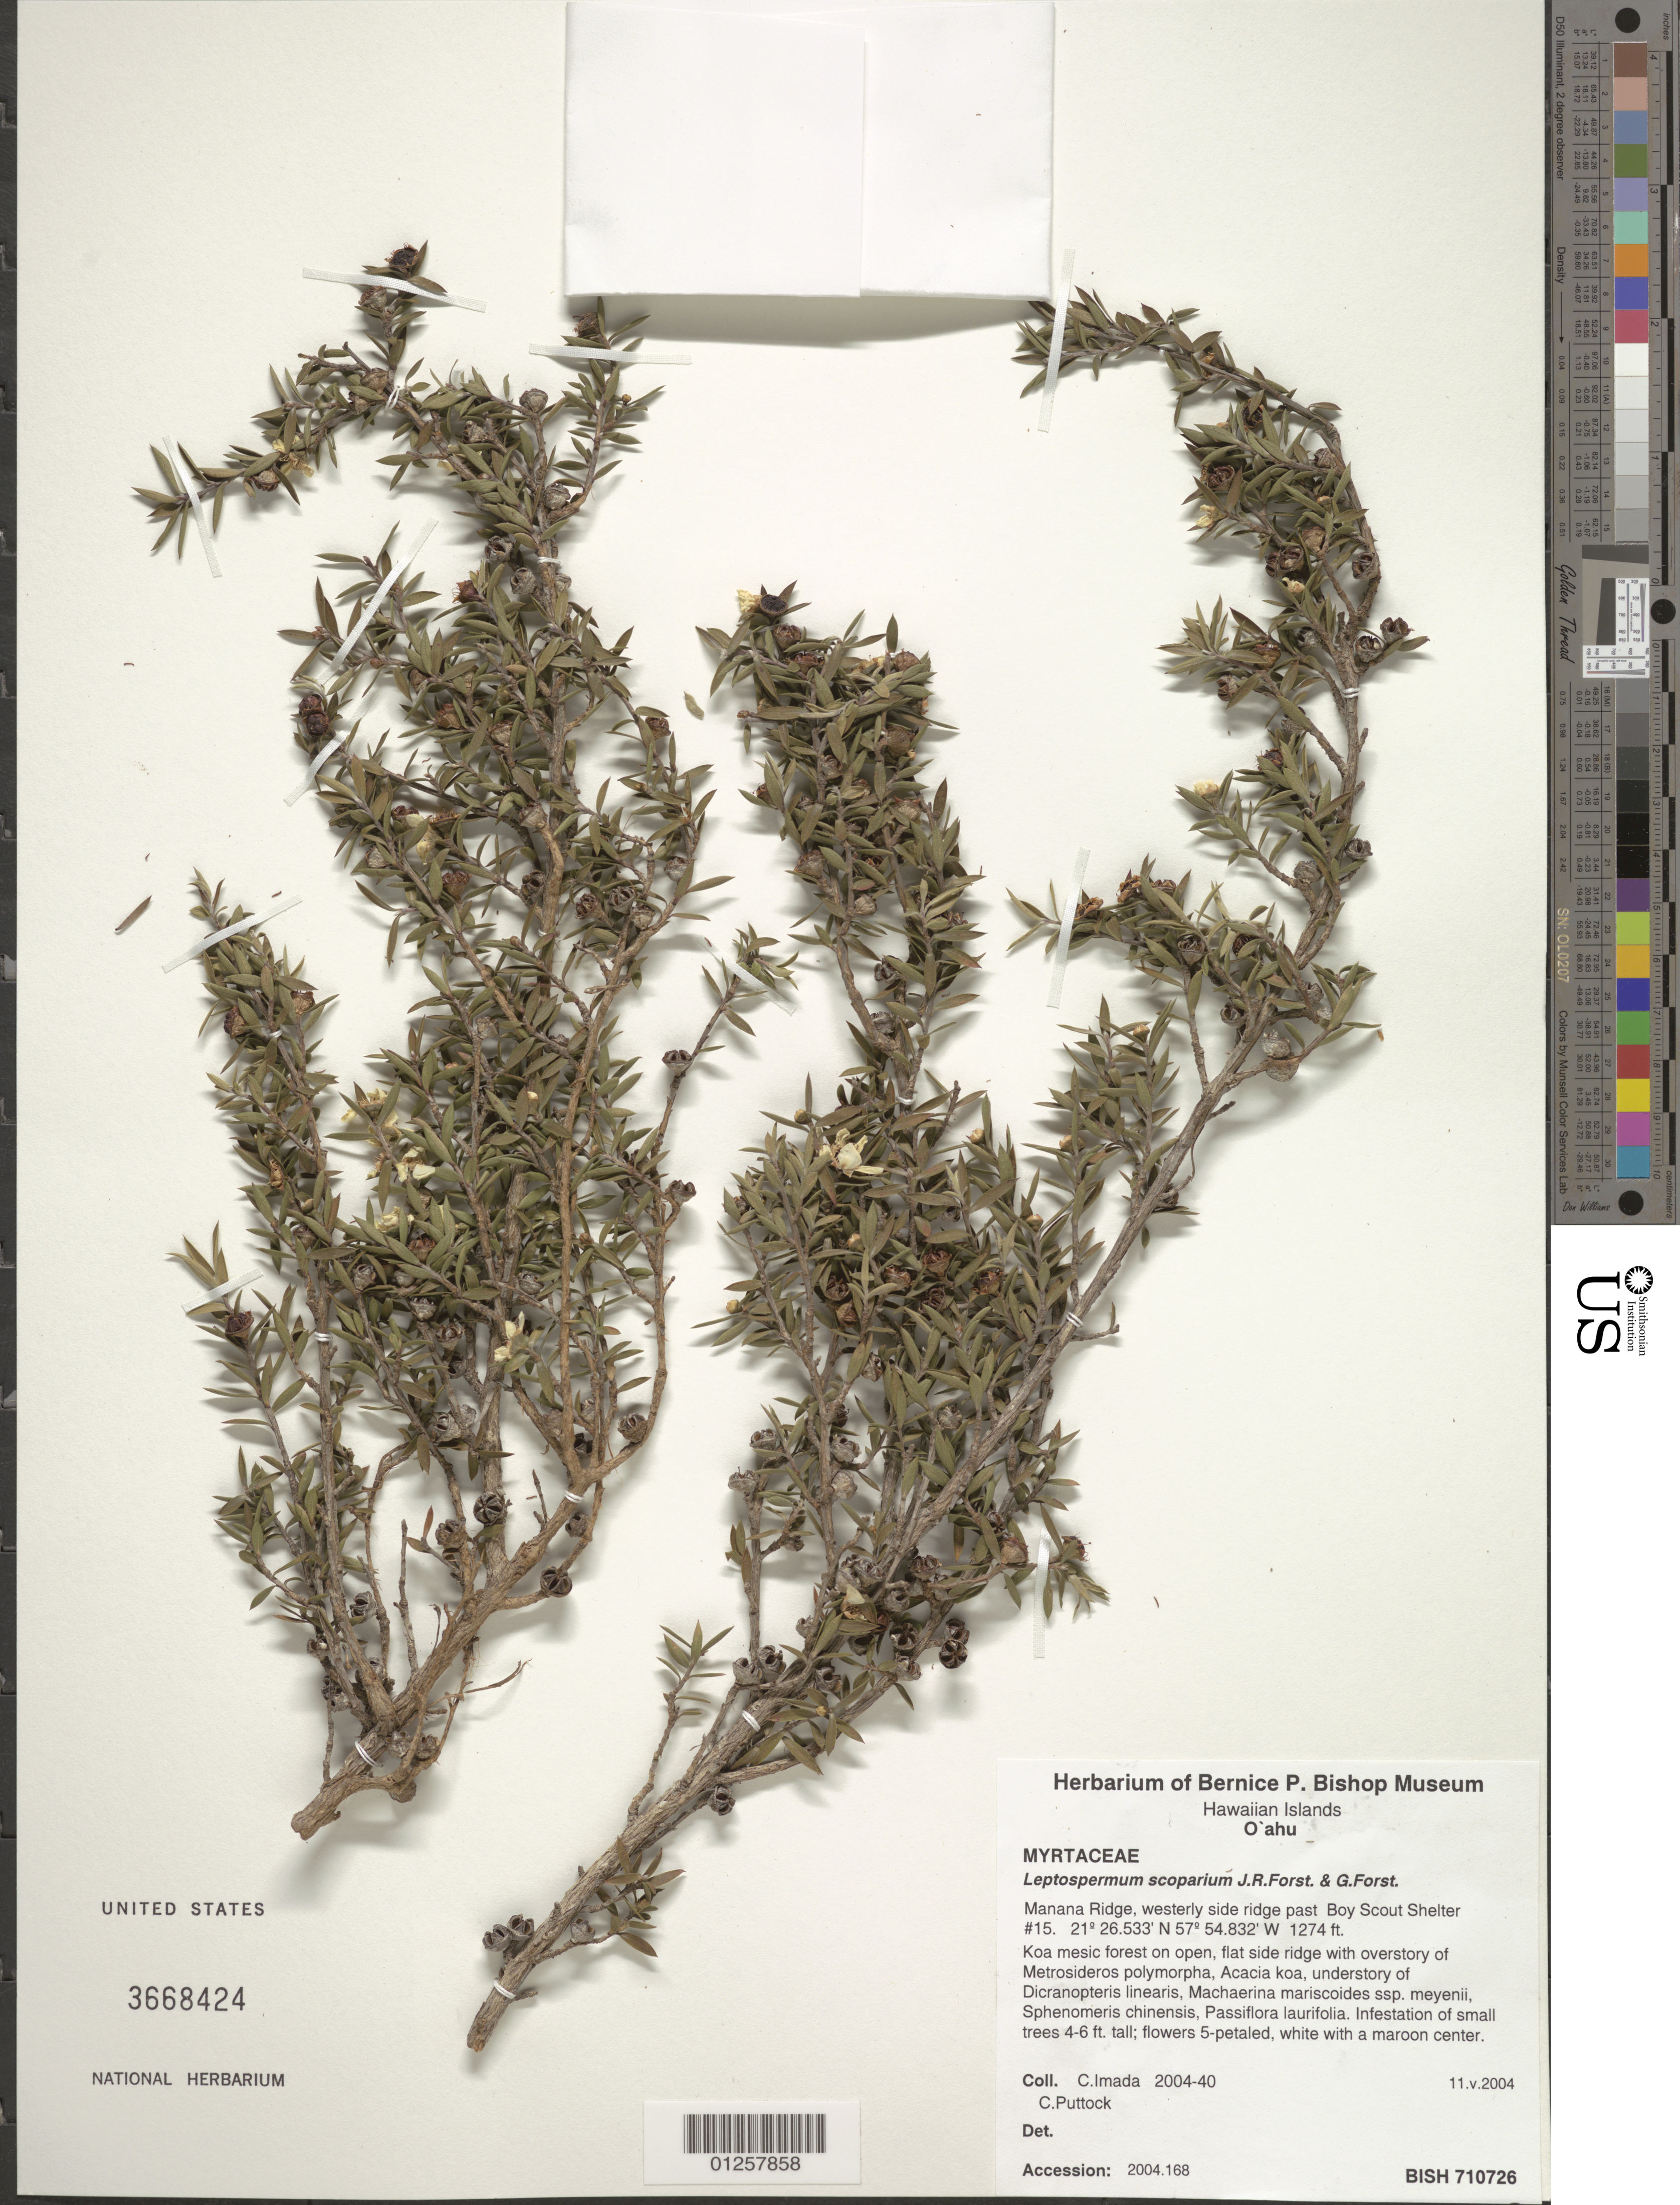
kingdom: Plantae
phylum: Tracheophyta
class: Magnoliopsida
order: Myrtales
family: Myrtaceae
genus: Leptospermum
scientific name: Leptospermum scoparium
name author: J.R. Forst. & G. Forst.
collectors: C. Imada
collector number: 2004-40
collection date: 2004-05-11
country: United States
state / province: Hawaii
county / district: Honolulu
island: Oahu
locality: MananaRidge, westerly side ridge past Boy Scout Shelter # 15.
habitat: Koa mesic forest on open, flat side ridge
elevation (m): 388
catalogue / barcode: US 3668424